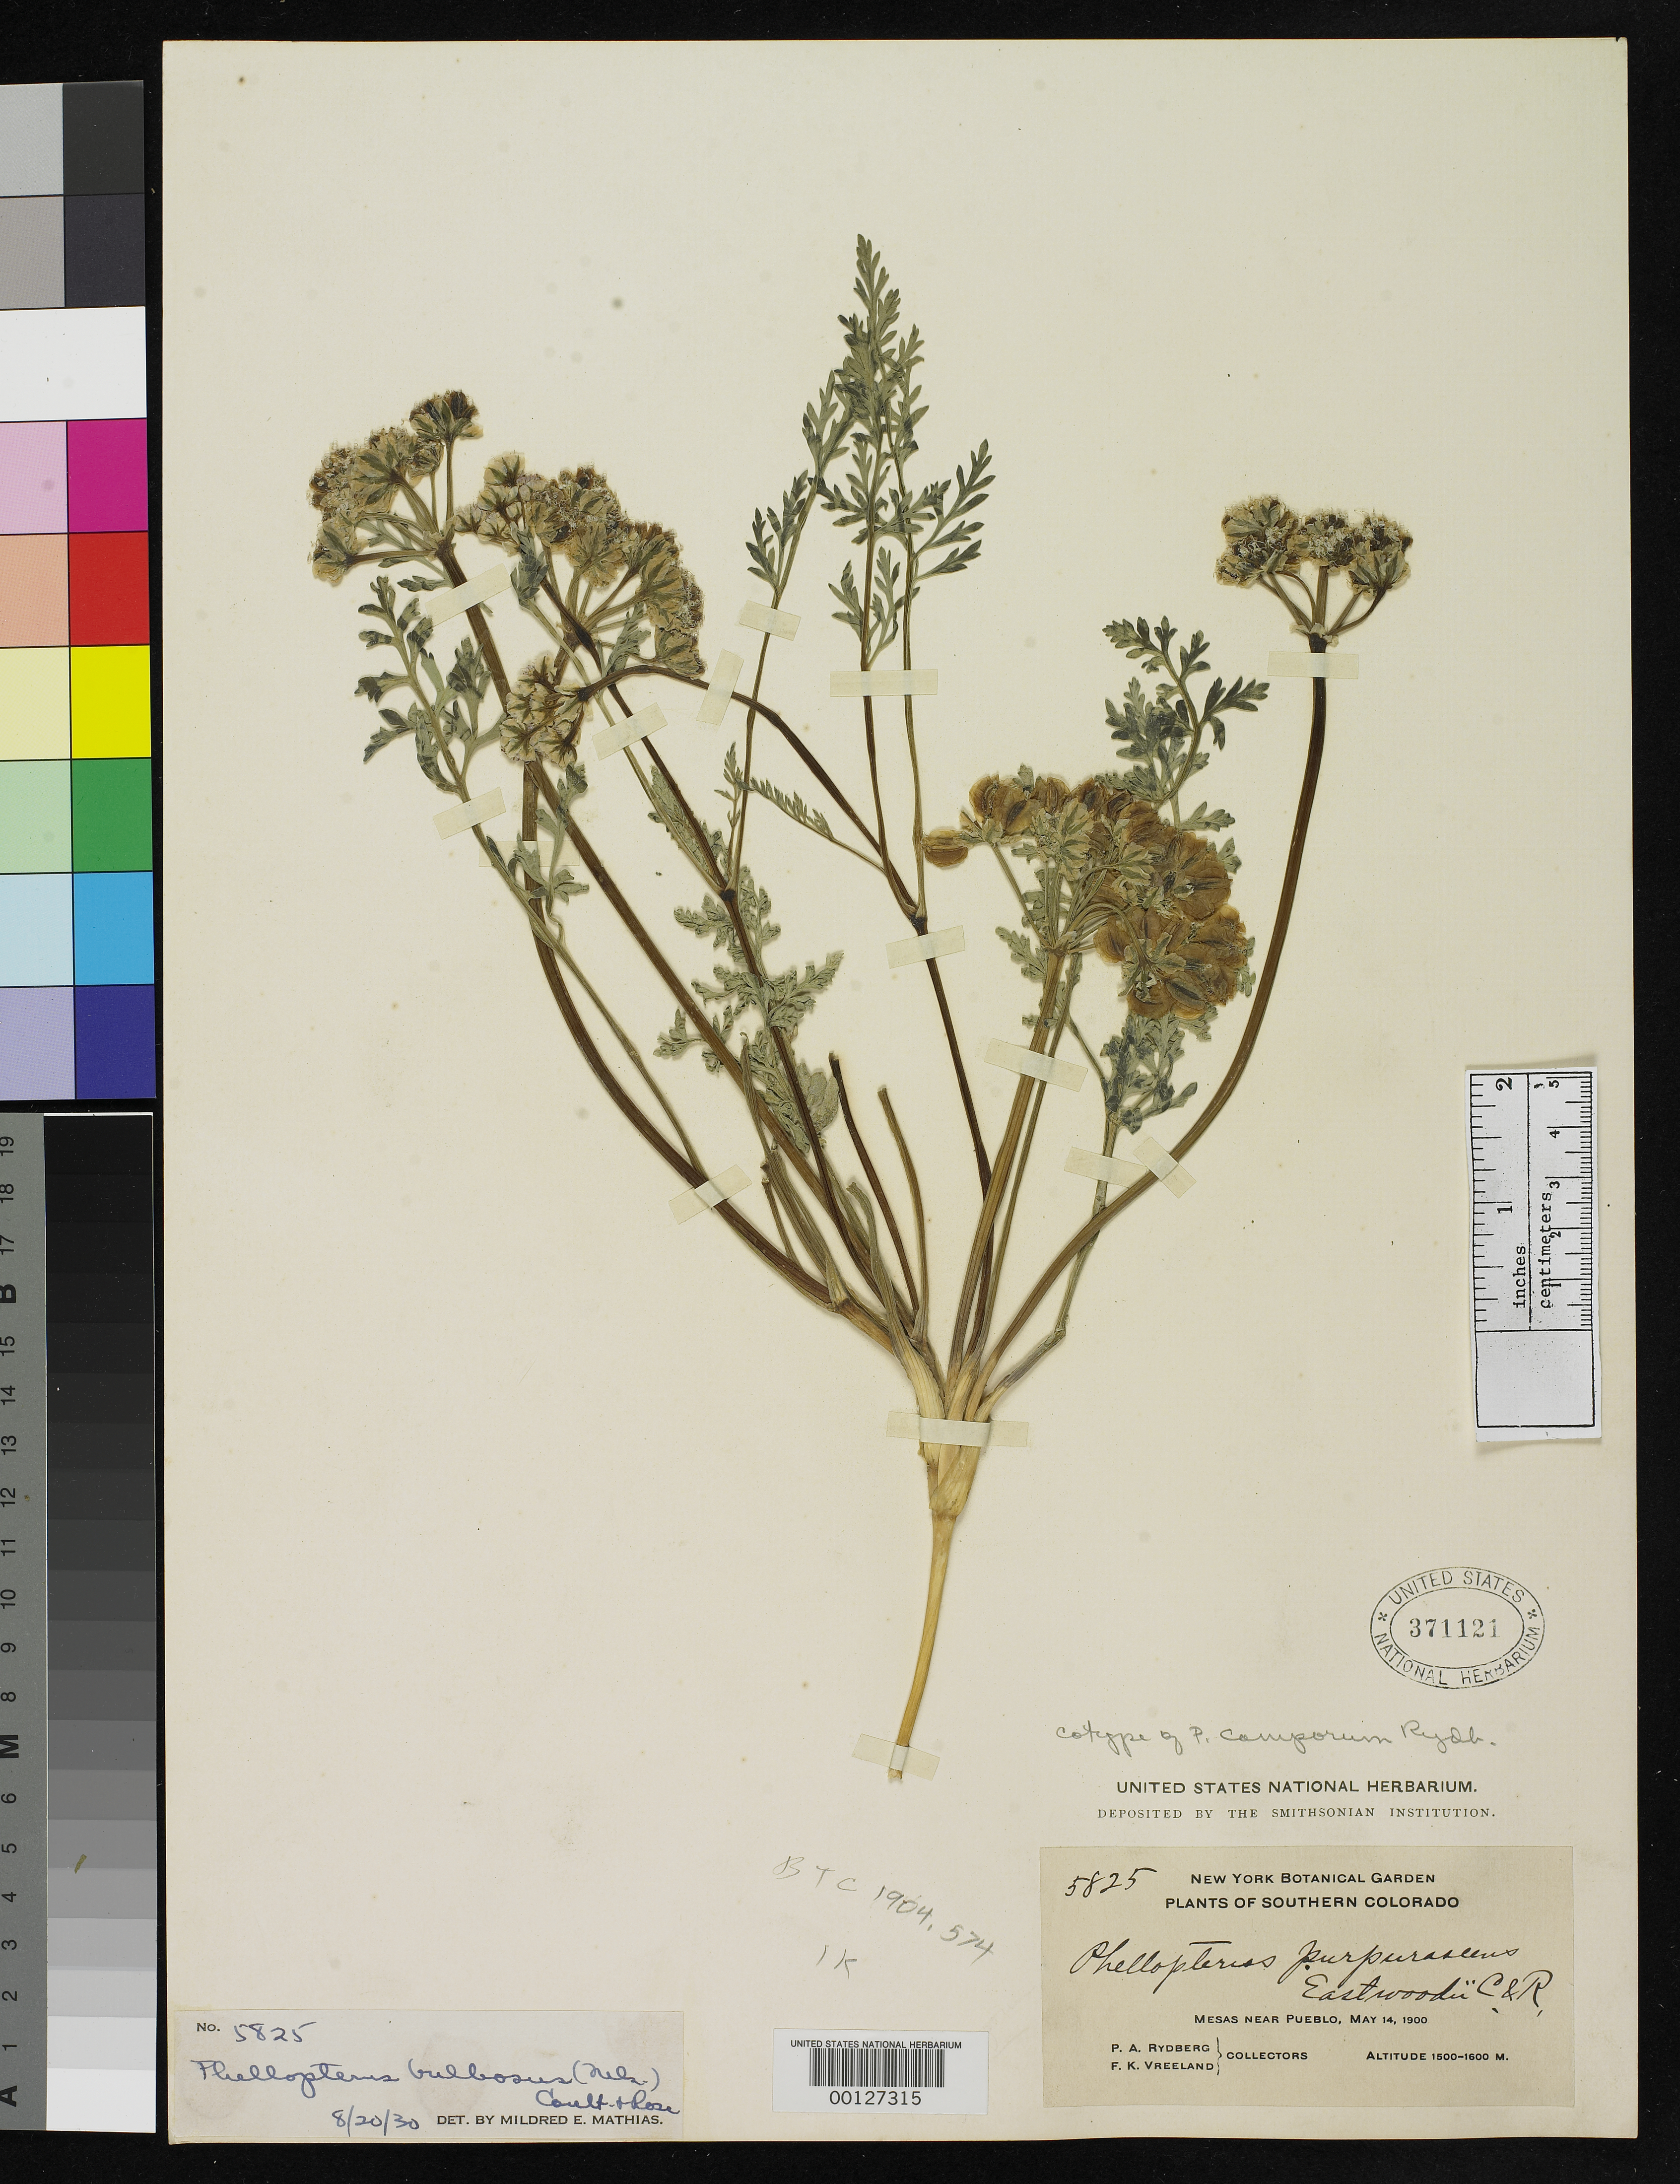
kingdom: Plantae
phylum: Tracheophyta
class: Magnoliopsida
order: Apiales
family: Apiaceae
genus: Phellopterus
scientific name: Phellopterus camporum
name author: Rydb.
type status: Isotype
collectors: P. A. Rydberg & F. Vreeland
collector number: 5825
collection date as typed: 14 May 1900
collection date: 1900-05-14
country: United States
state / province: Colorado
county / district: Pueblo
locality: Near Pueblo.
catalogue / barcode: US 371121